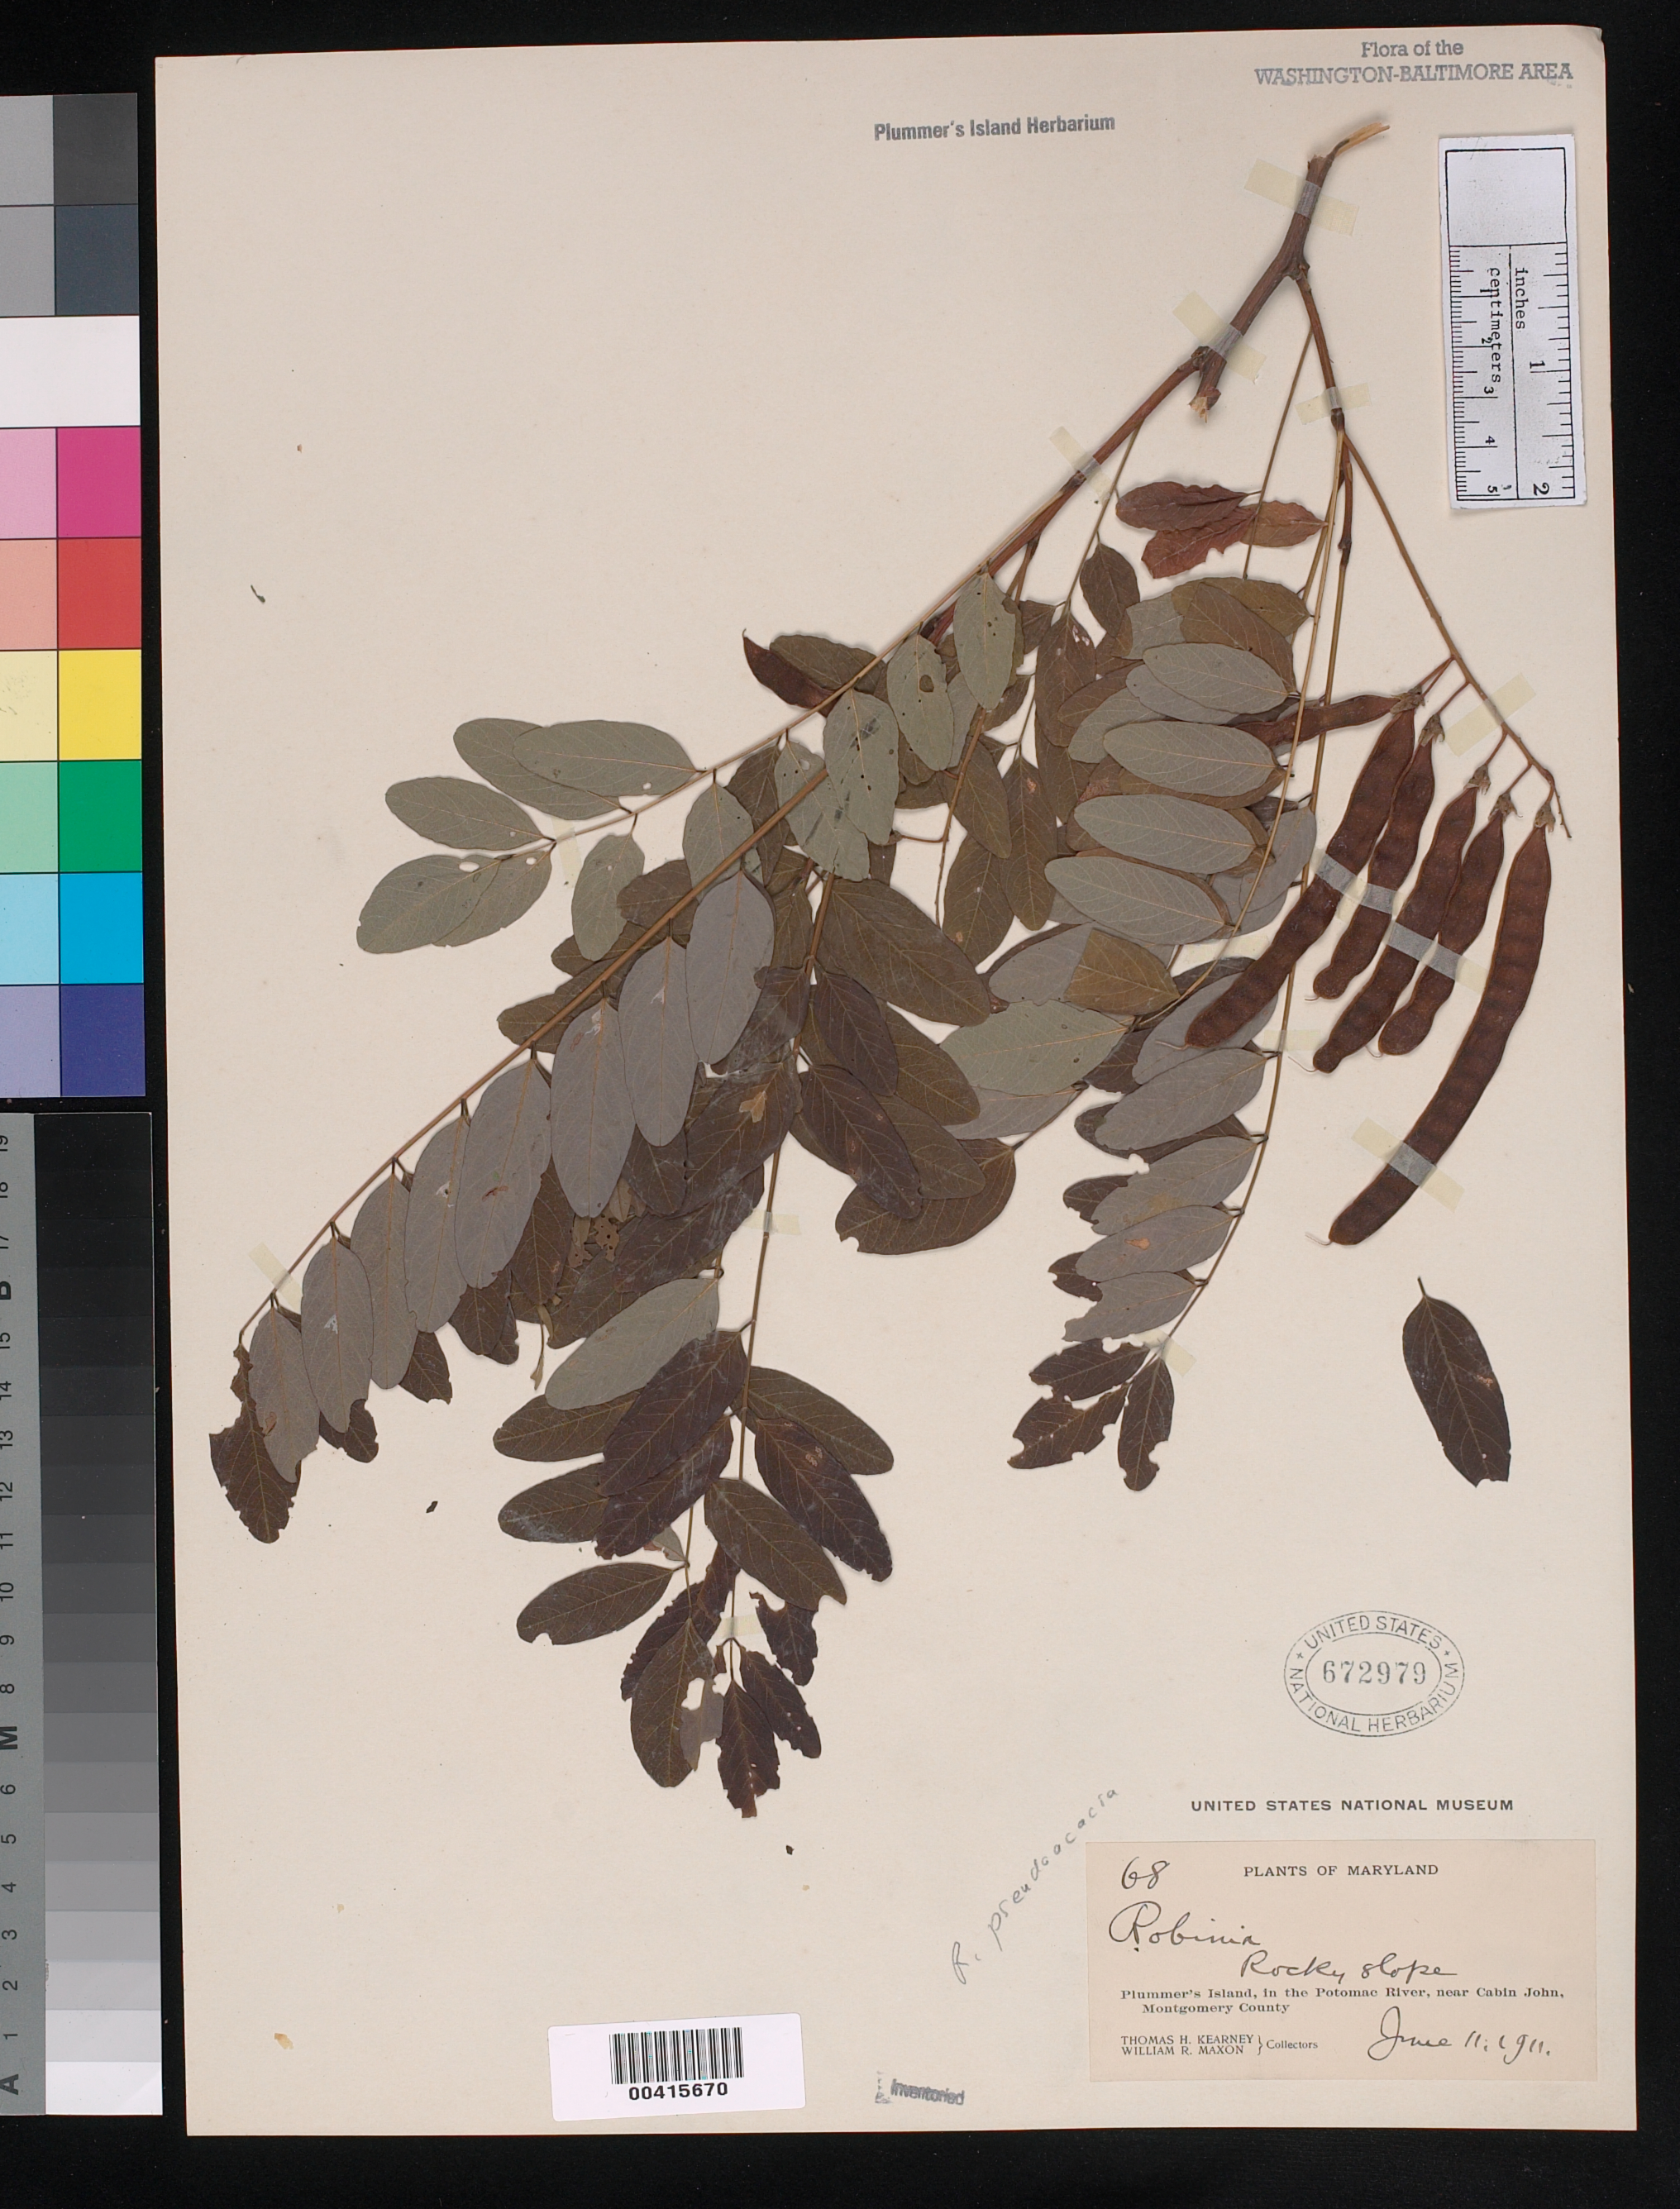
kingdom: Plantae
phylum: Tracheophyta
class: Magnoliopsida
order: Fabales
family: Fabaceae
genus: Robinia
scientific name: Robinia pseudoacacia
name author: L.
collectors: T. H. Kearney & W. R. Maxon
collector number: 68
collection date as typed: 11 Jun 1911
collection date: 1911-06-11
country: United States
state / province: Maryland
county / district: Montgomery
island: Plummers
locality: Plummer's Island C. & O. Canal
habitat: Rocky slope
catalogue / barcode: US 672979